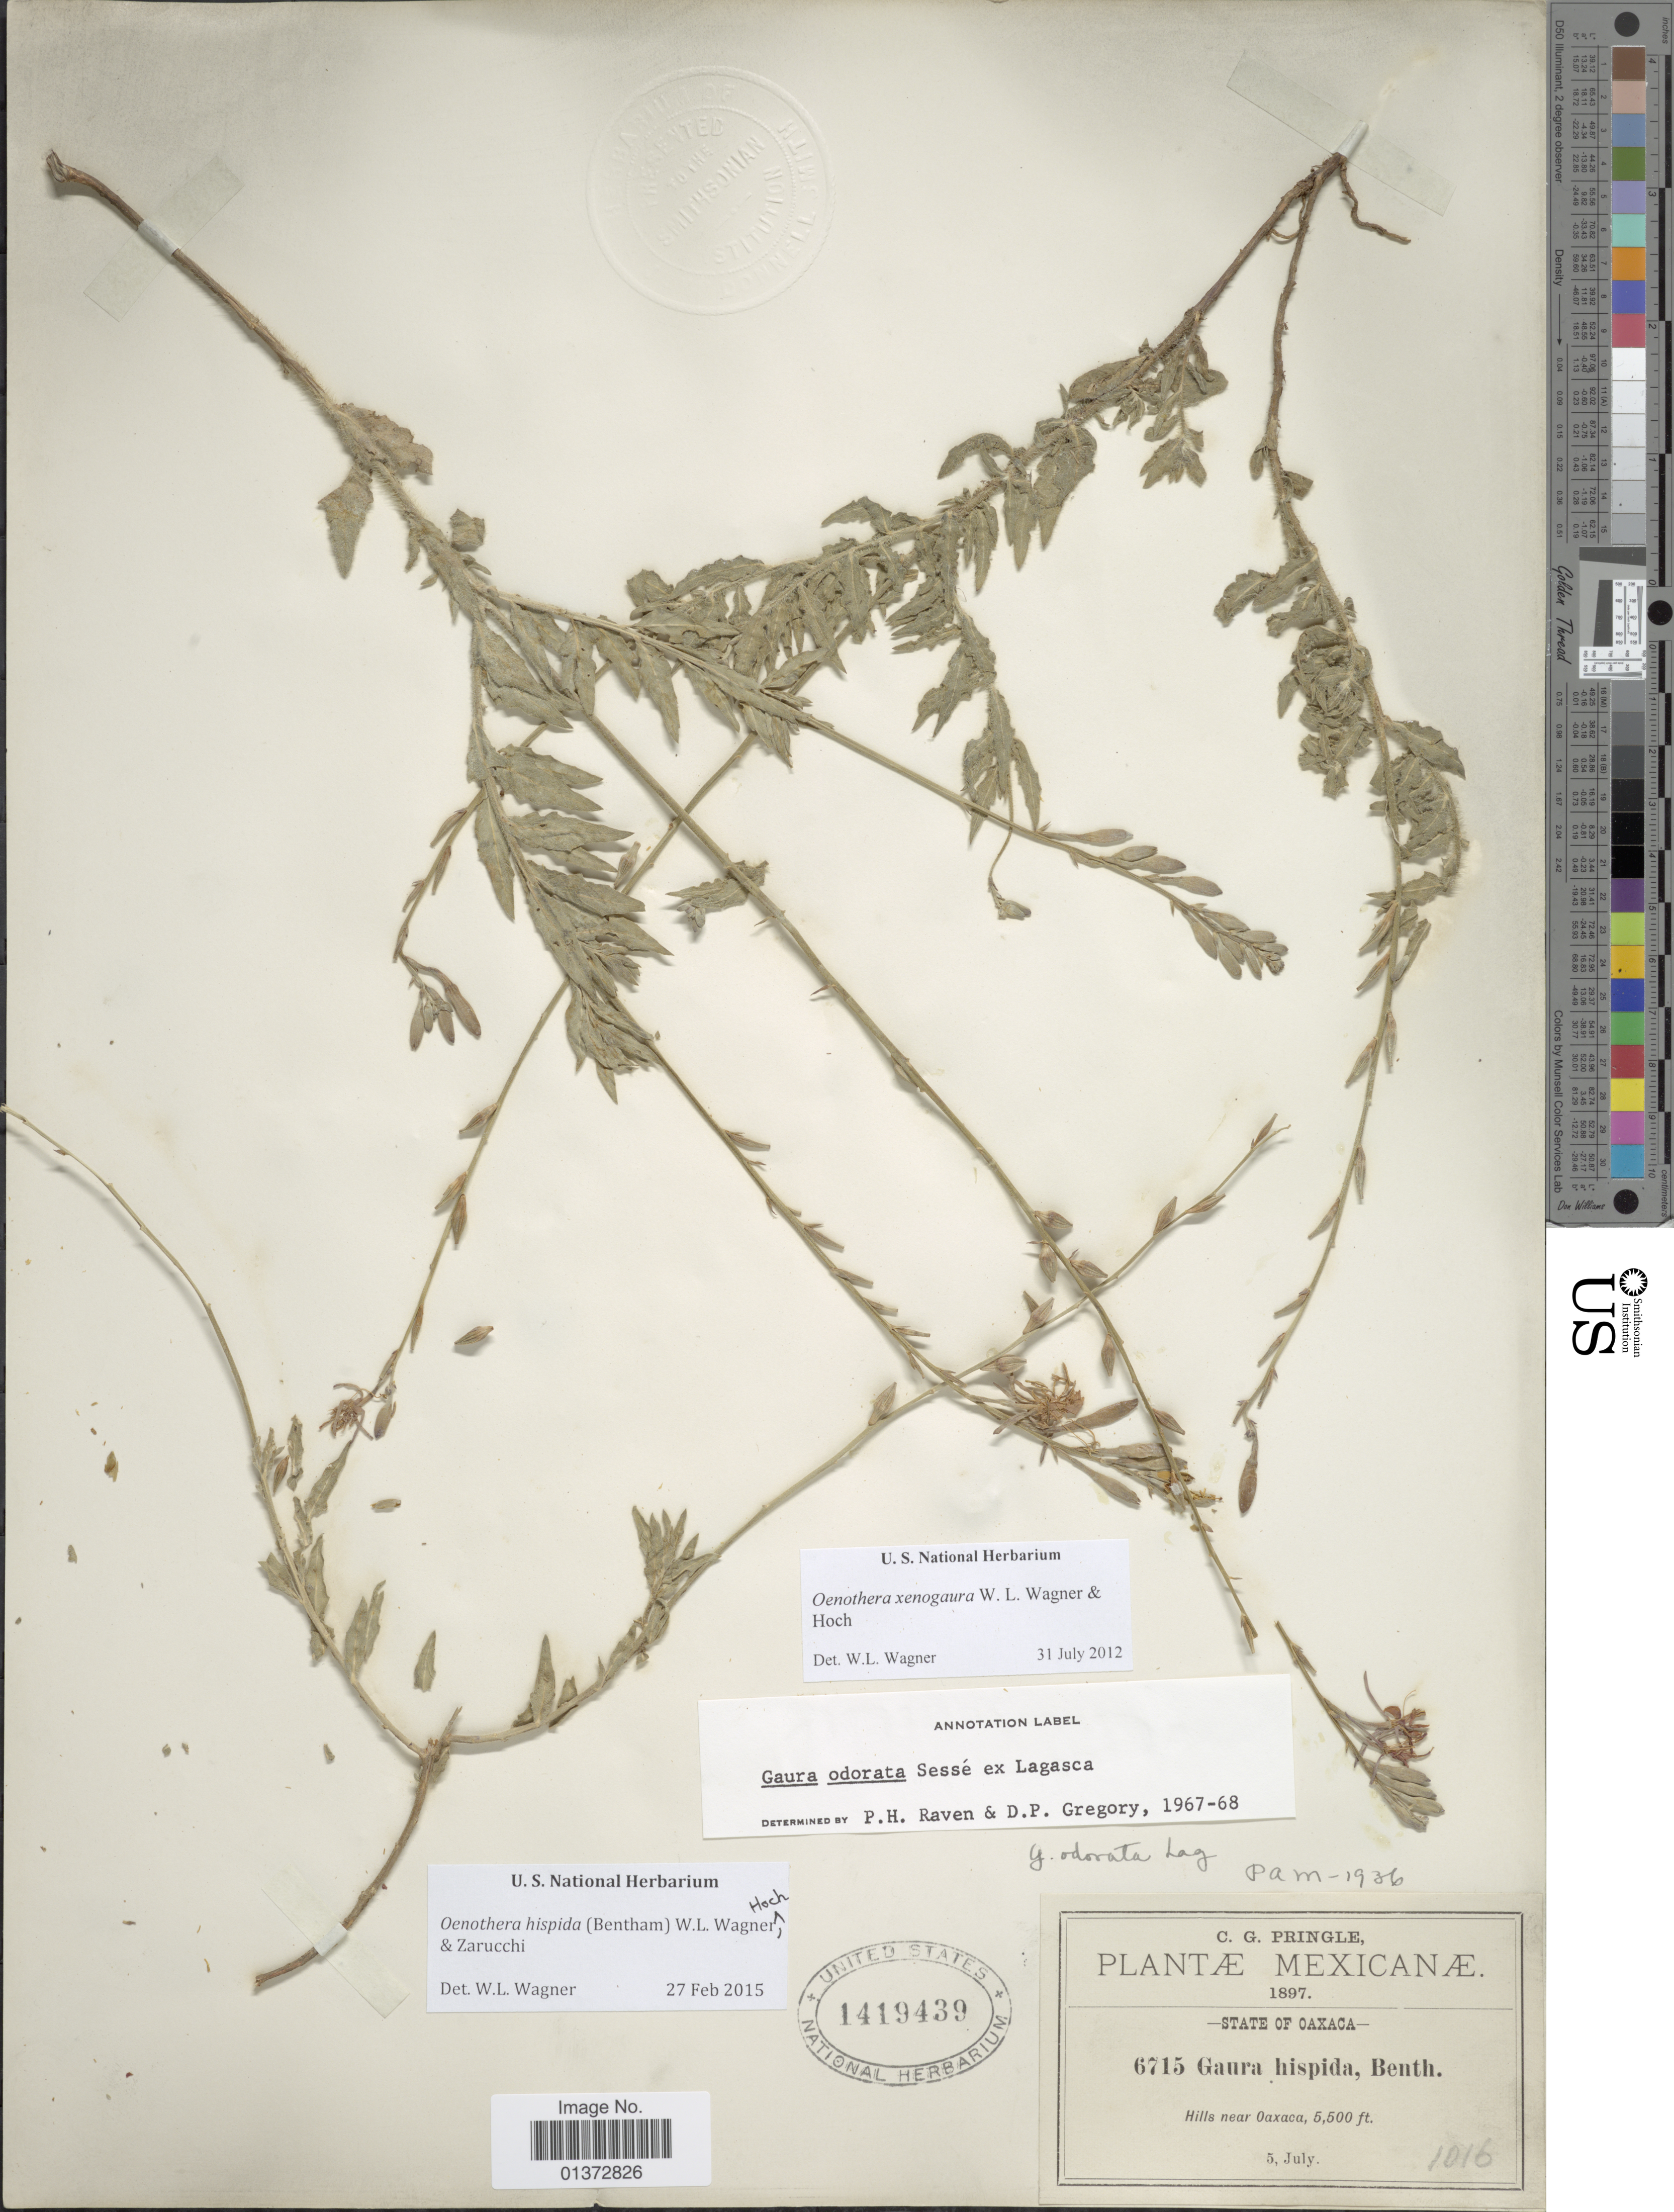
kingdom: Plantae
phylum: Tracheophyta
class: Magnoliopsida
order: Myrtales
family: Onagraceae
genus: Oenothera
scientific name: Oenothera hispida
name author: (Benth.) W.L. Wagner et al.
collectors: C. G. Pringle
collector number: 6715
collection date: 1897-07-05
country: Mexico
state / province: Oaxaca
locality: Hills near Oaxaca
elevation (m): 1676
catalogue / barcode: US 1419439